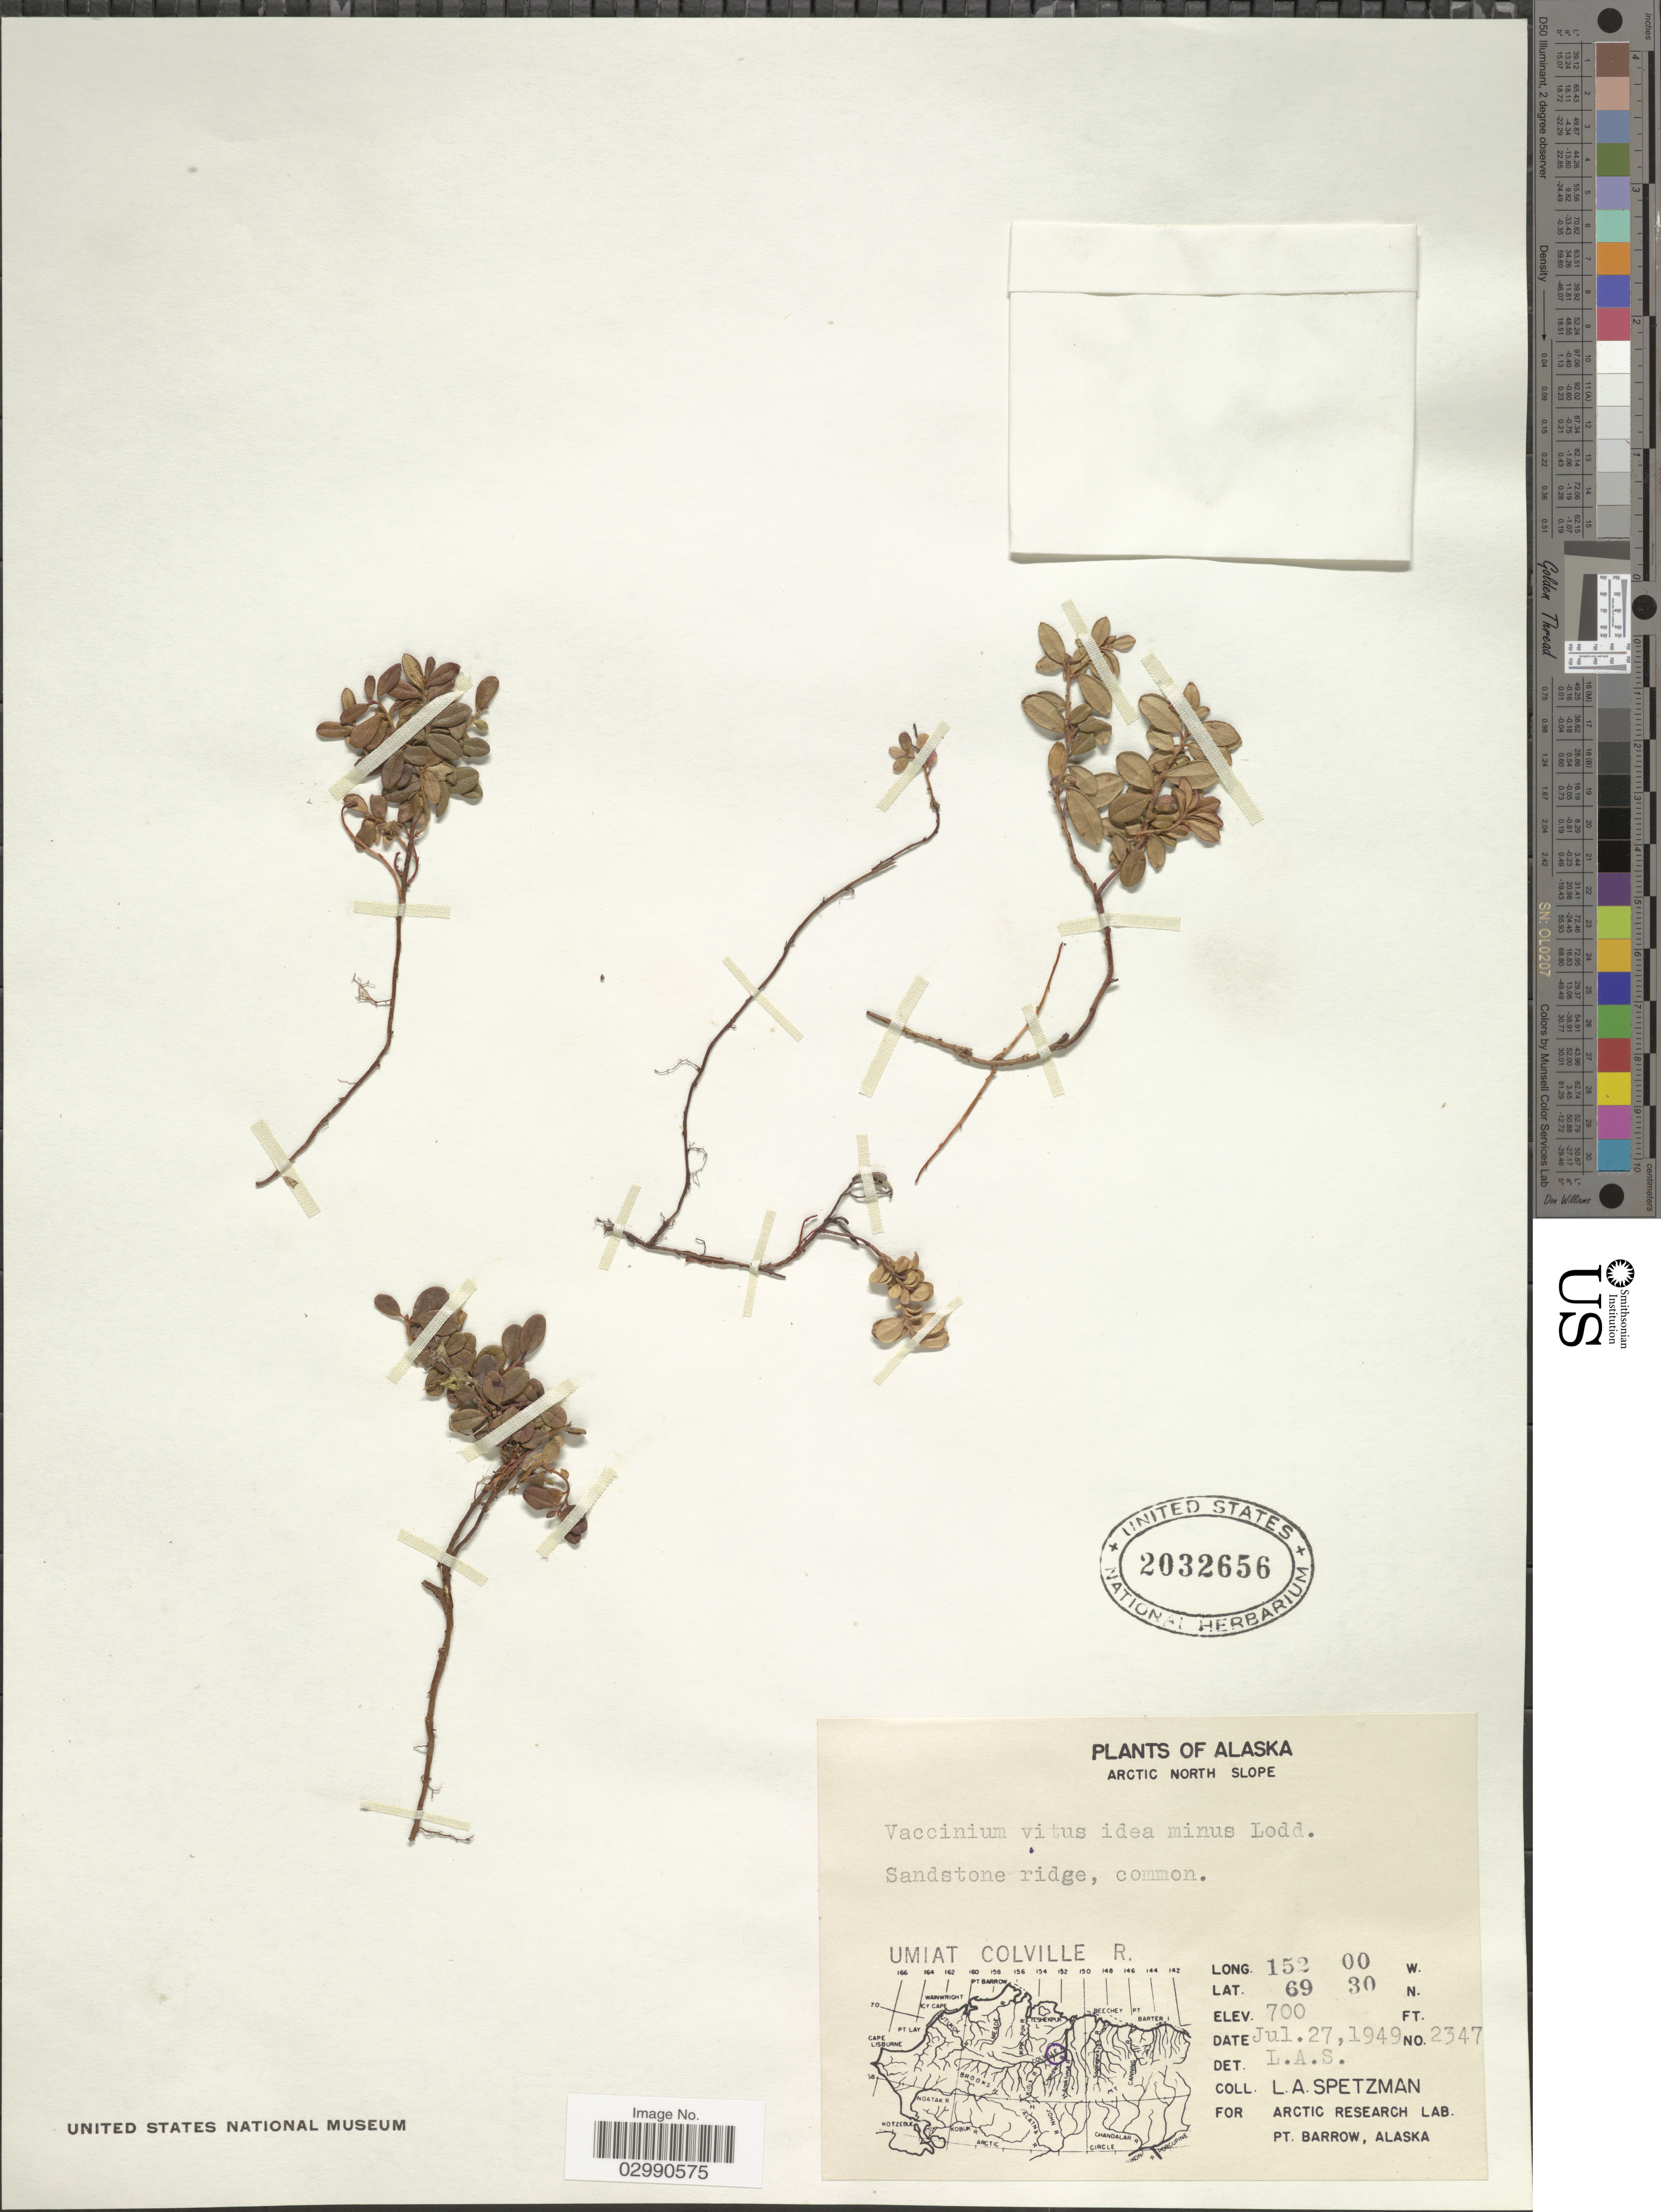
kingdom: Plantae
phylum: Tracheophyta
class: Magnoliopsida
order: Ericales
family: Ericaceae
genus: Vaccinium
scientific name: Vaccinium vitis-idaea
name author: L.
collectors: L. Spetzman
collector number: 2347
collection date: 1949-07-27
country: United States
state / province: Alaska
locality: Arctic North Slope. Umiat Colville R.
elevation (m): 213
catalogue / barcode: US 2032656